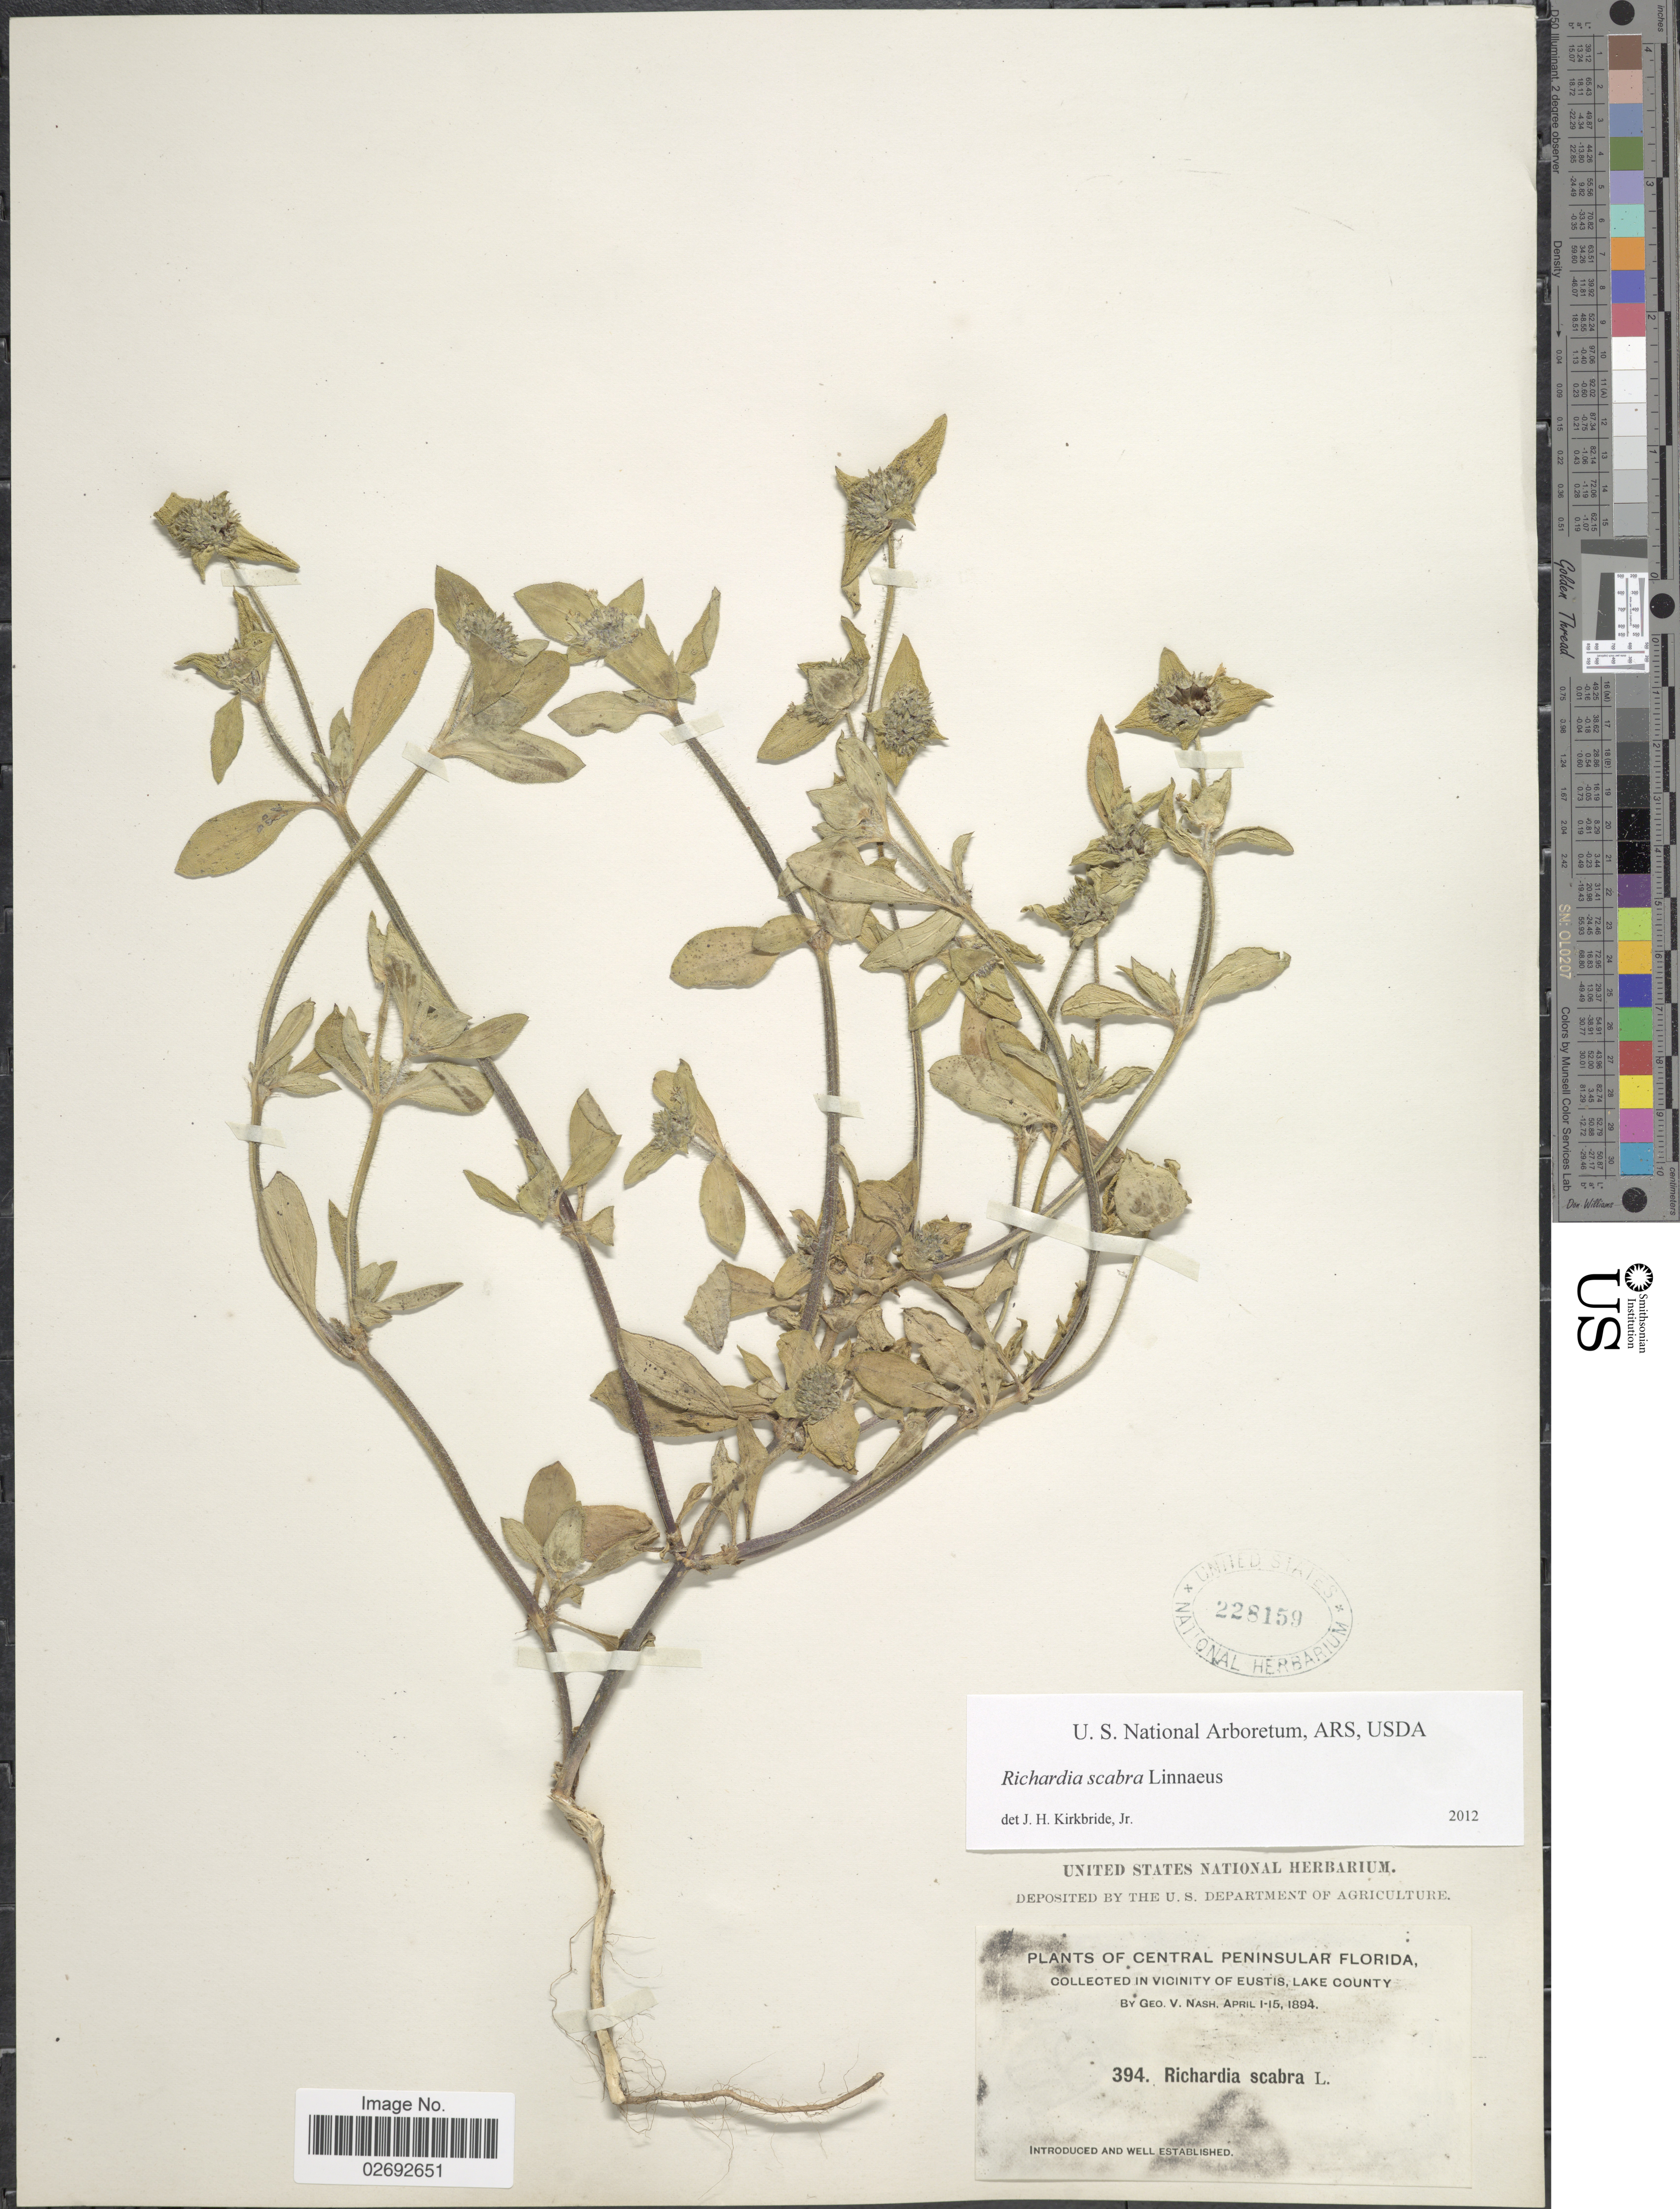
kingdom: Plantae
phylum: Tracheophyta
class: Magnoliopsida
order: Gentianales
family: Rubiaceae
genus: Richardia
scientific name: Richardia scabra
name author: L.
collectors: G. V. Nash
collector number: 394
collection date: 1894-04-01/1894-04-15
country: United States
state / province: Florida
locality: Central Peninsulas Florida, Vicinity of Eustis, Lake County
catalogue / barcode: US 228159